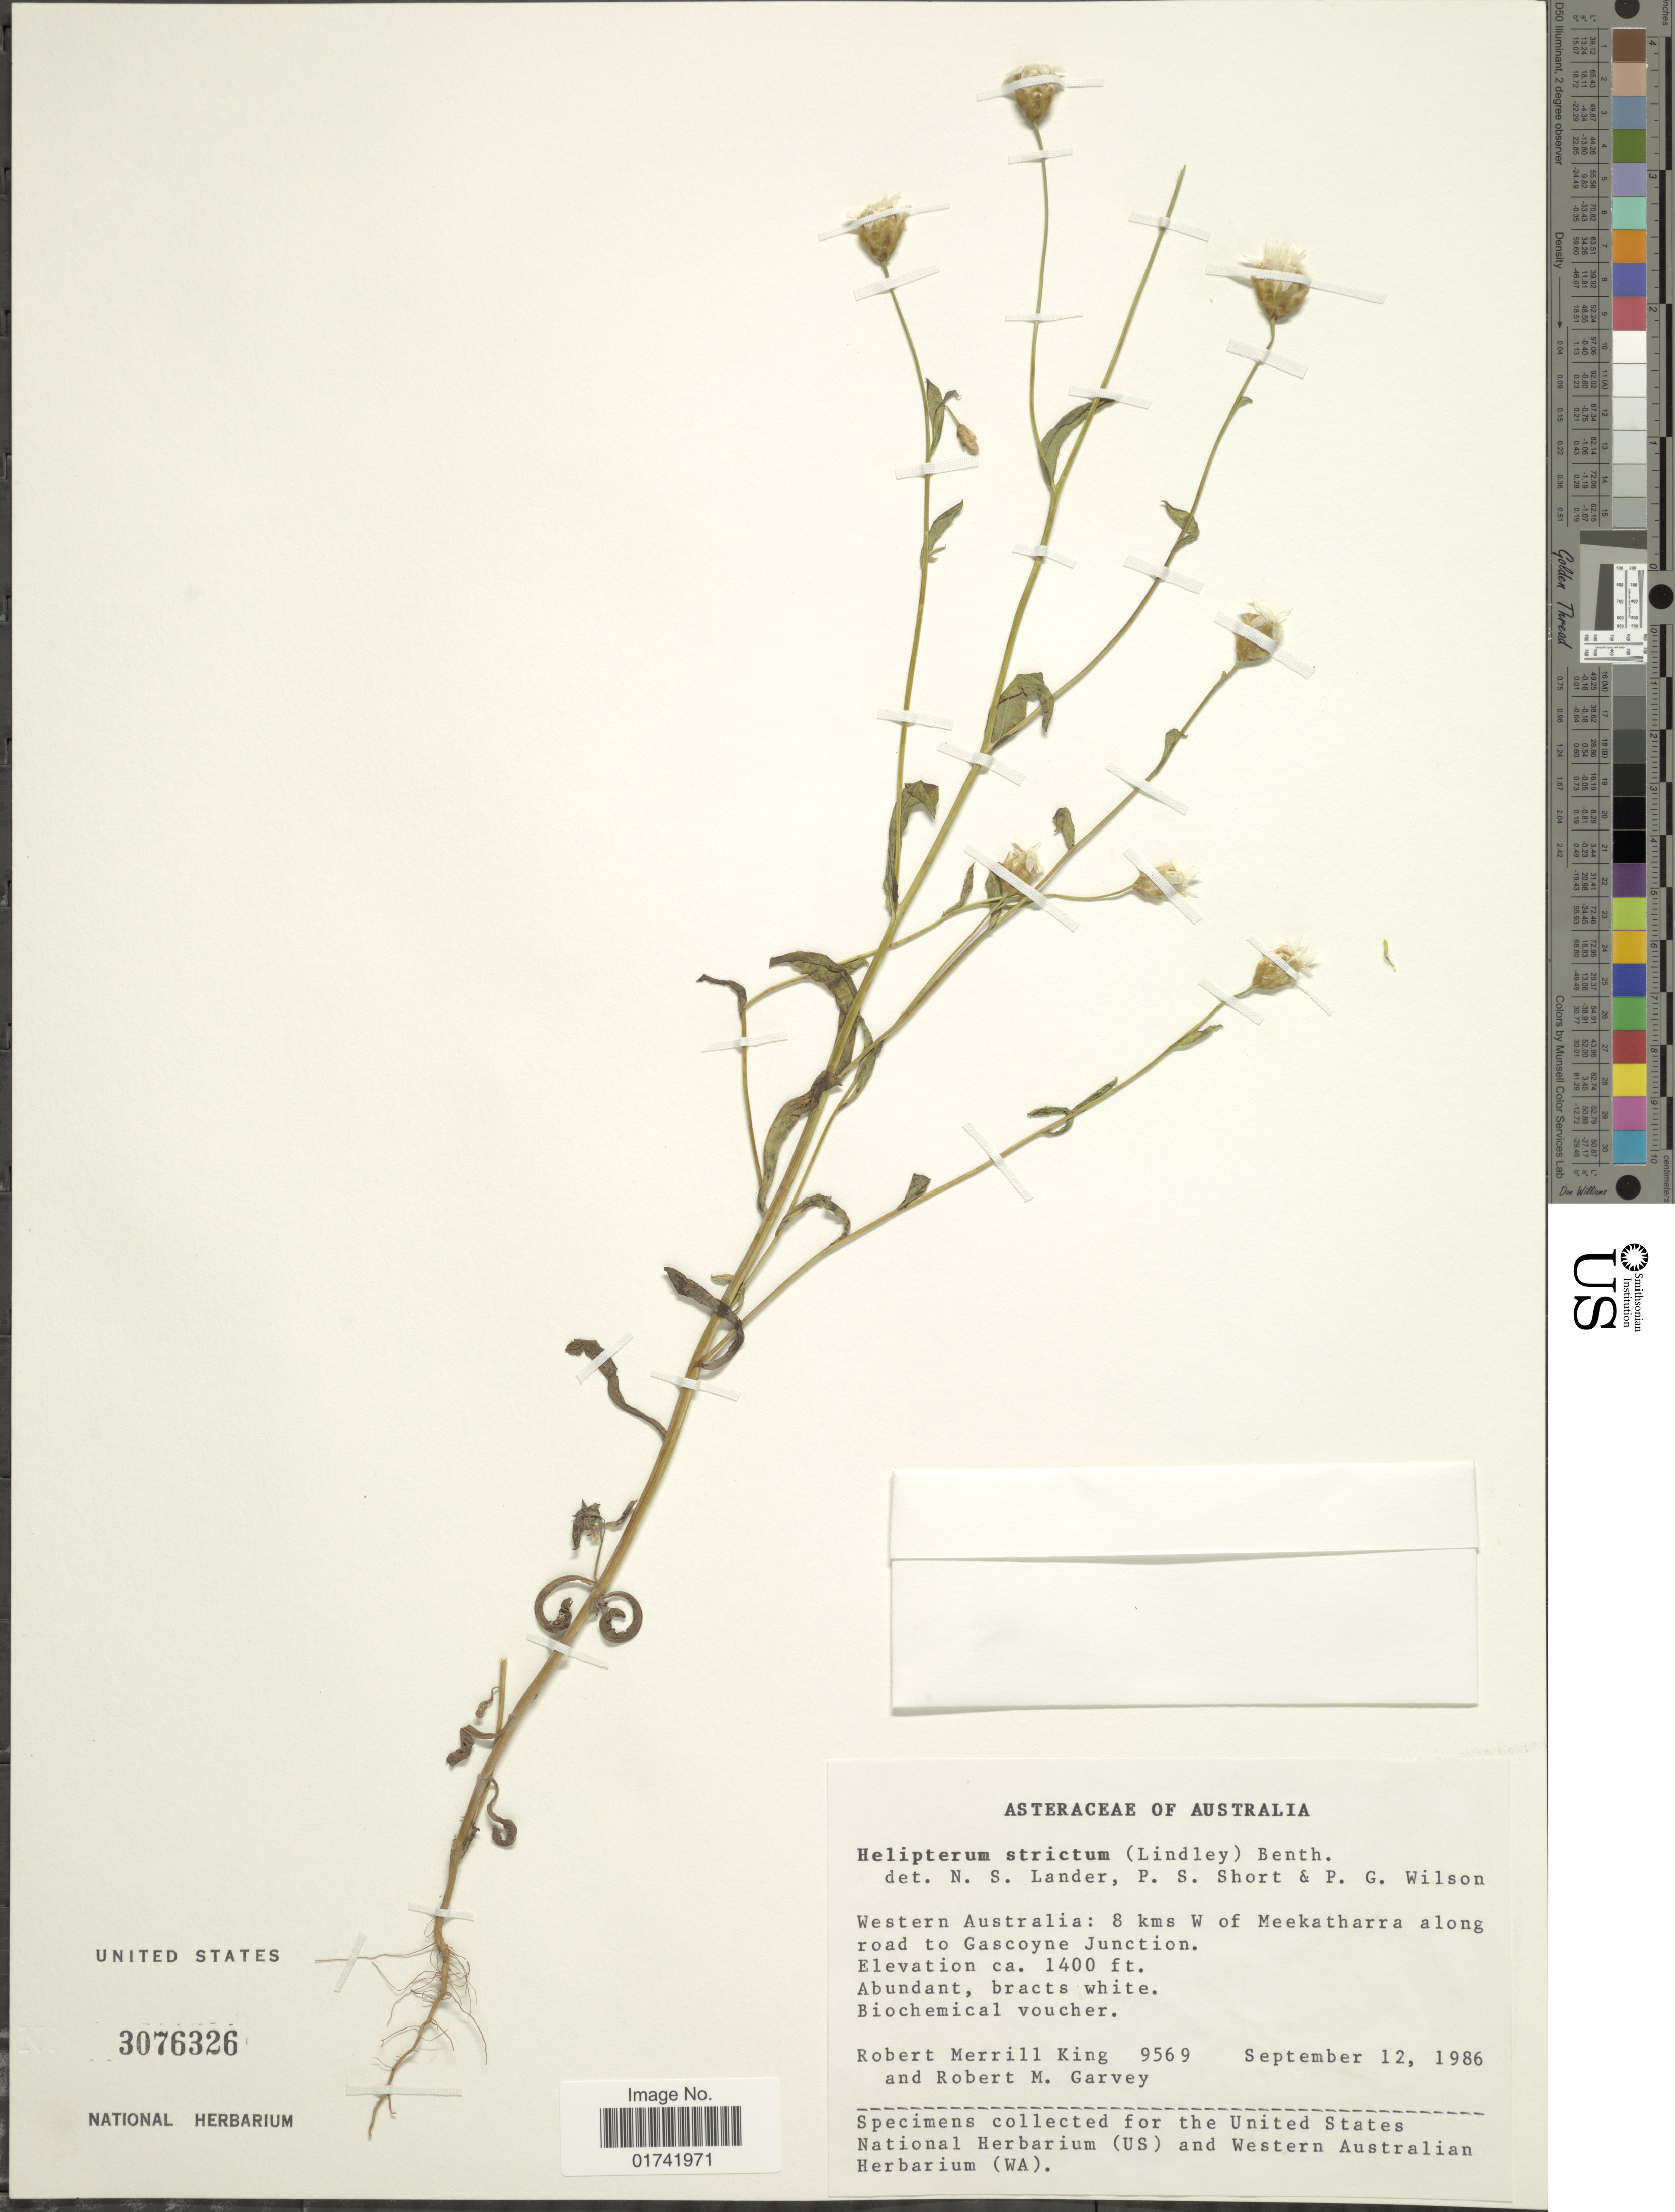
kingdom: Plantae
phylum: Tracheophyta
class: Magnoliopsida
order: Asterales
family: Asteraceae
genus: Rhodanthe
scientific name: Rhodanthe stricta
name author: (Lindl.) Paul G. Wilson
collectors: R. M. King & R. Garvey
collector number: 9569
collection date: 1986-09-12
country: Australia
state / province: Western Australia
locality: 8 kms of Meekatharra along road to Gascoyne Junction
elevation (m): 427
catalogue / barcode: US 3076326